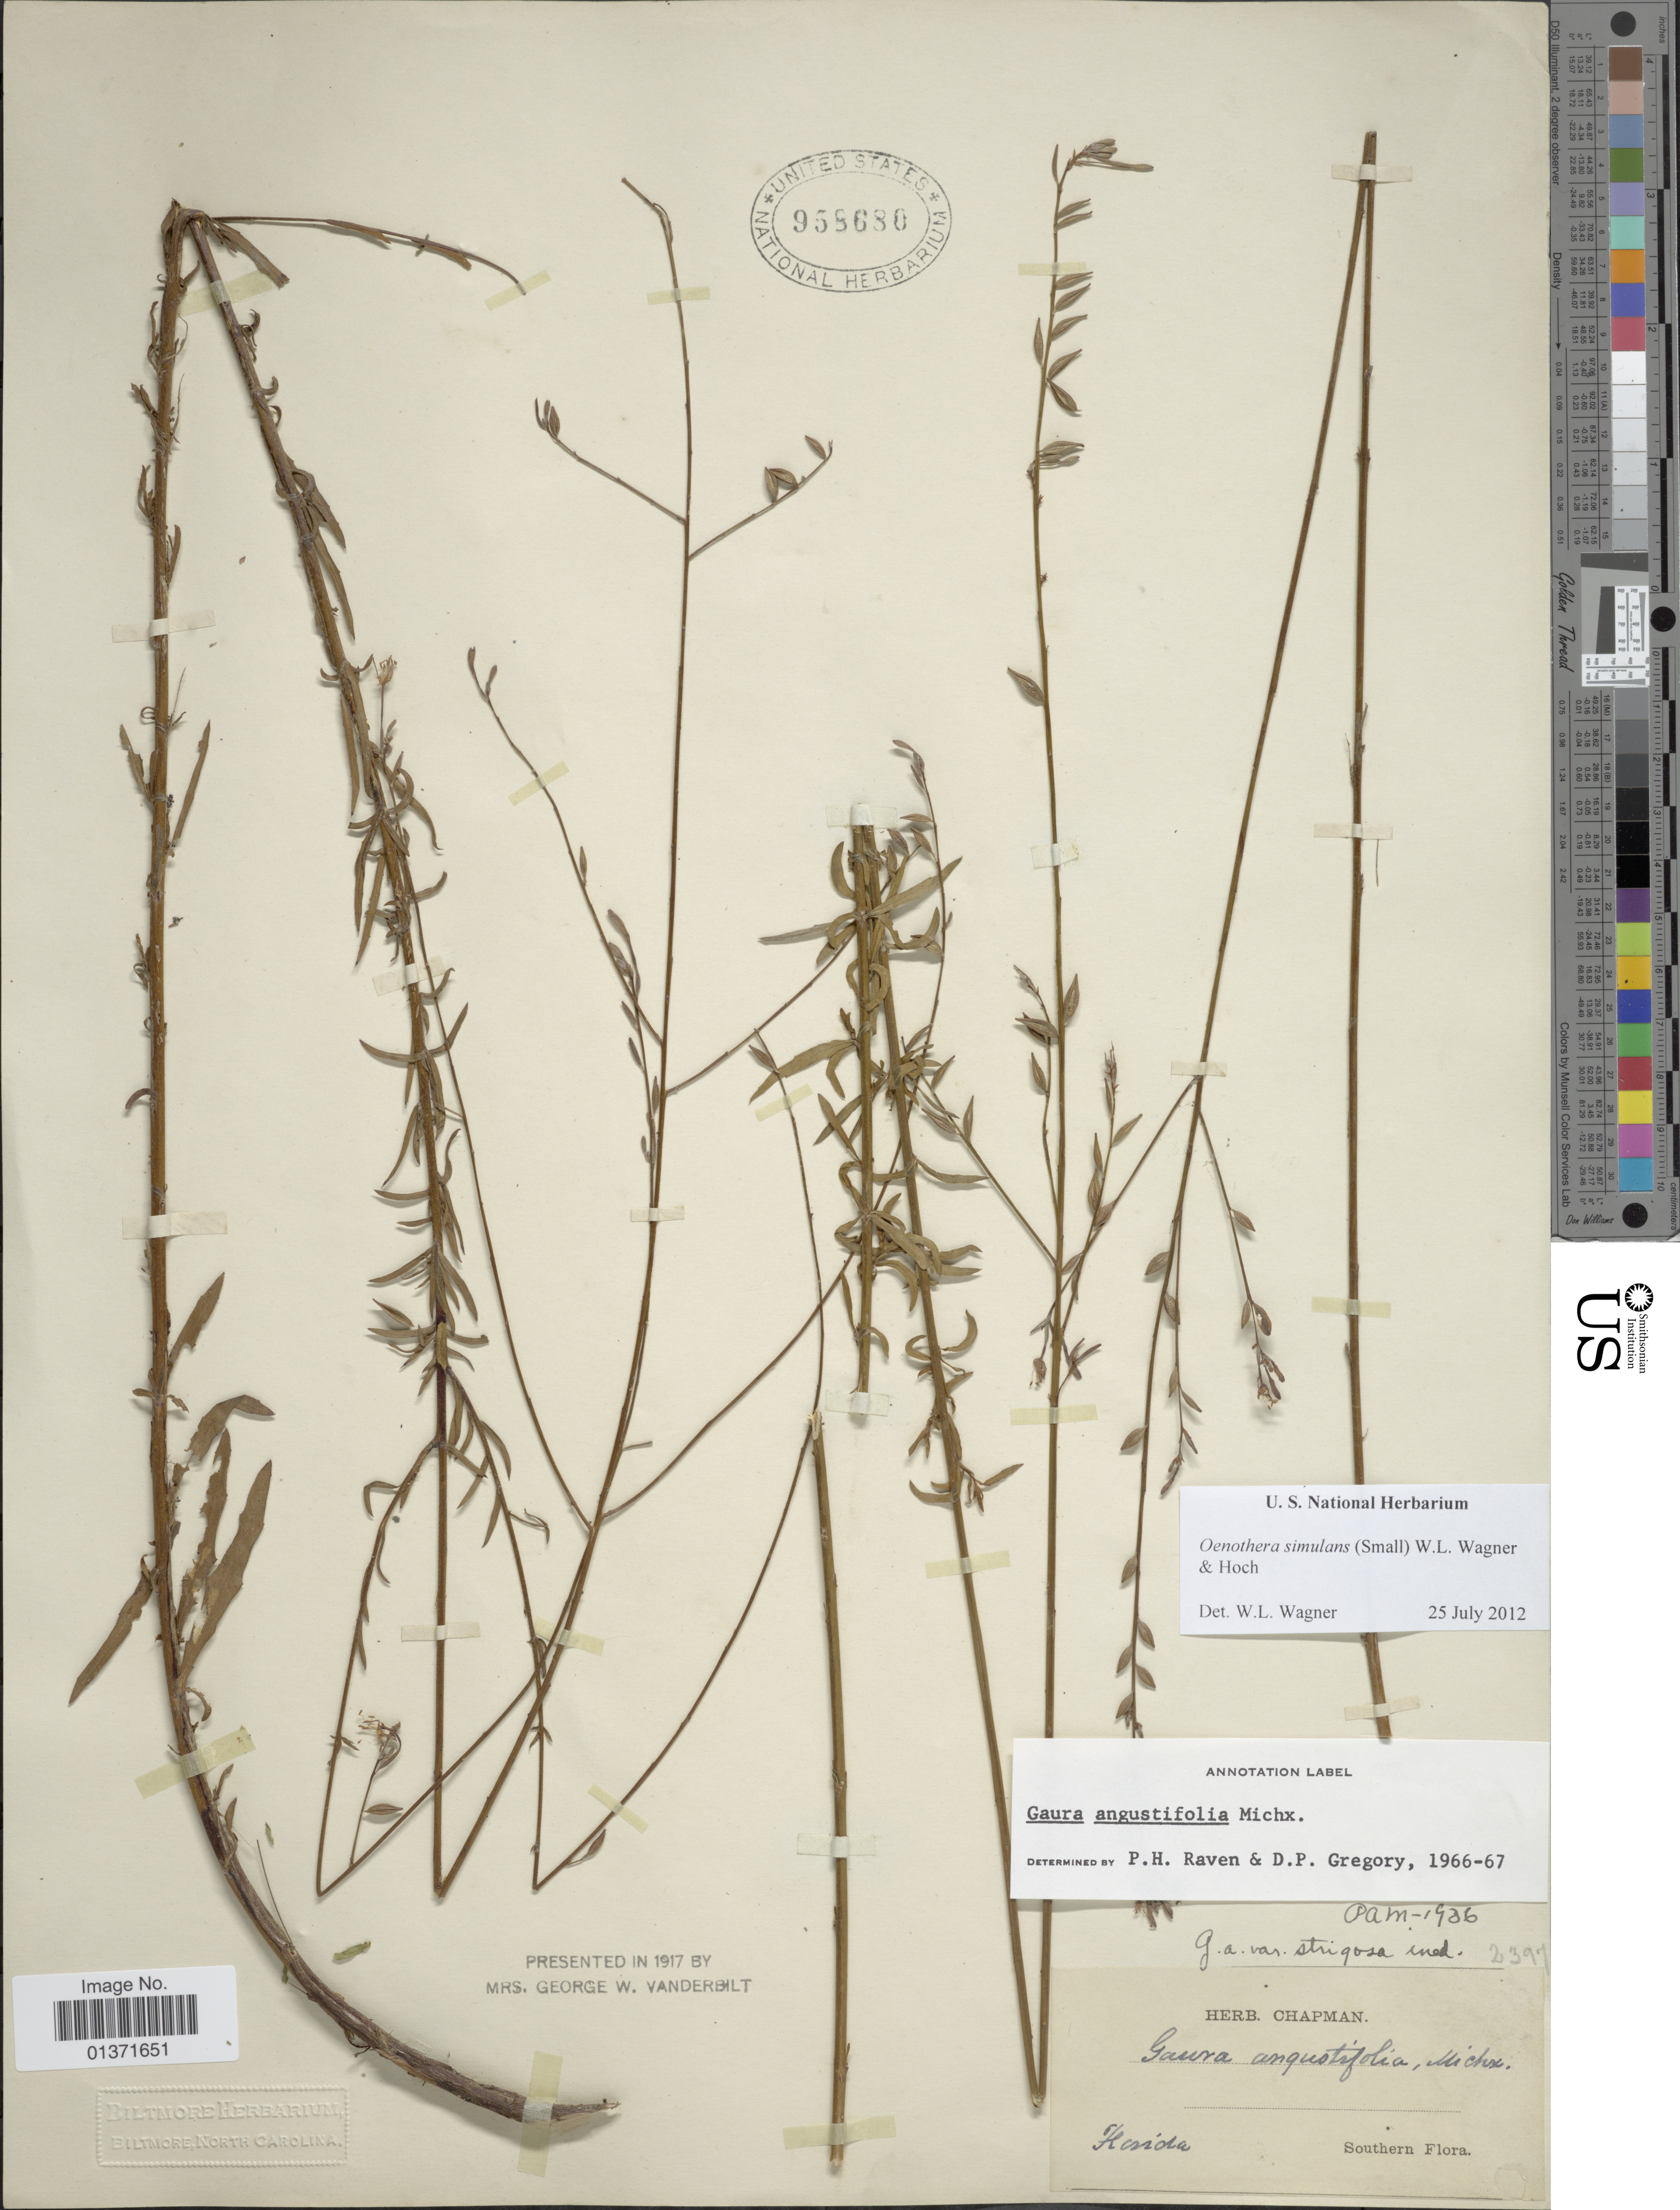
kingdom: Plantae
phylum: Tracheophyta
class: Magnoliopsida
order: Myrtales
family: Onagraceae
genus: Oenothera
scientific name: Oenothera simulans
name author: Michx.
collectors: A. W. Chapman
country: United States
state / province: Florida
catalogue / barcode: US 958680